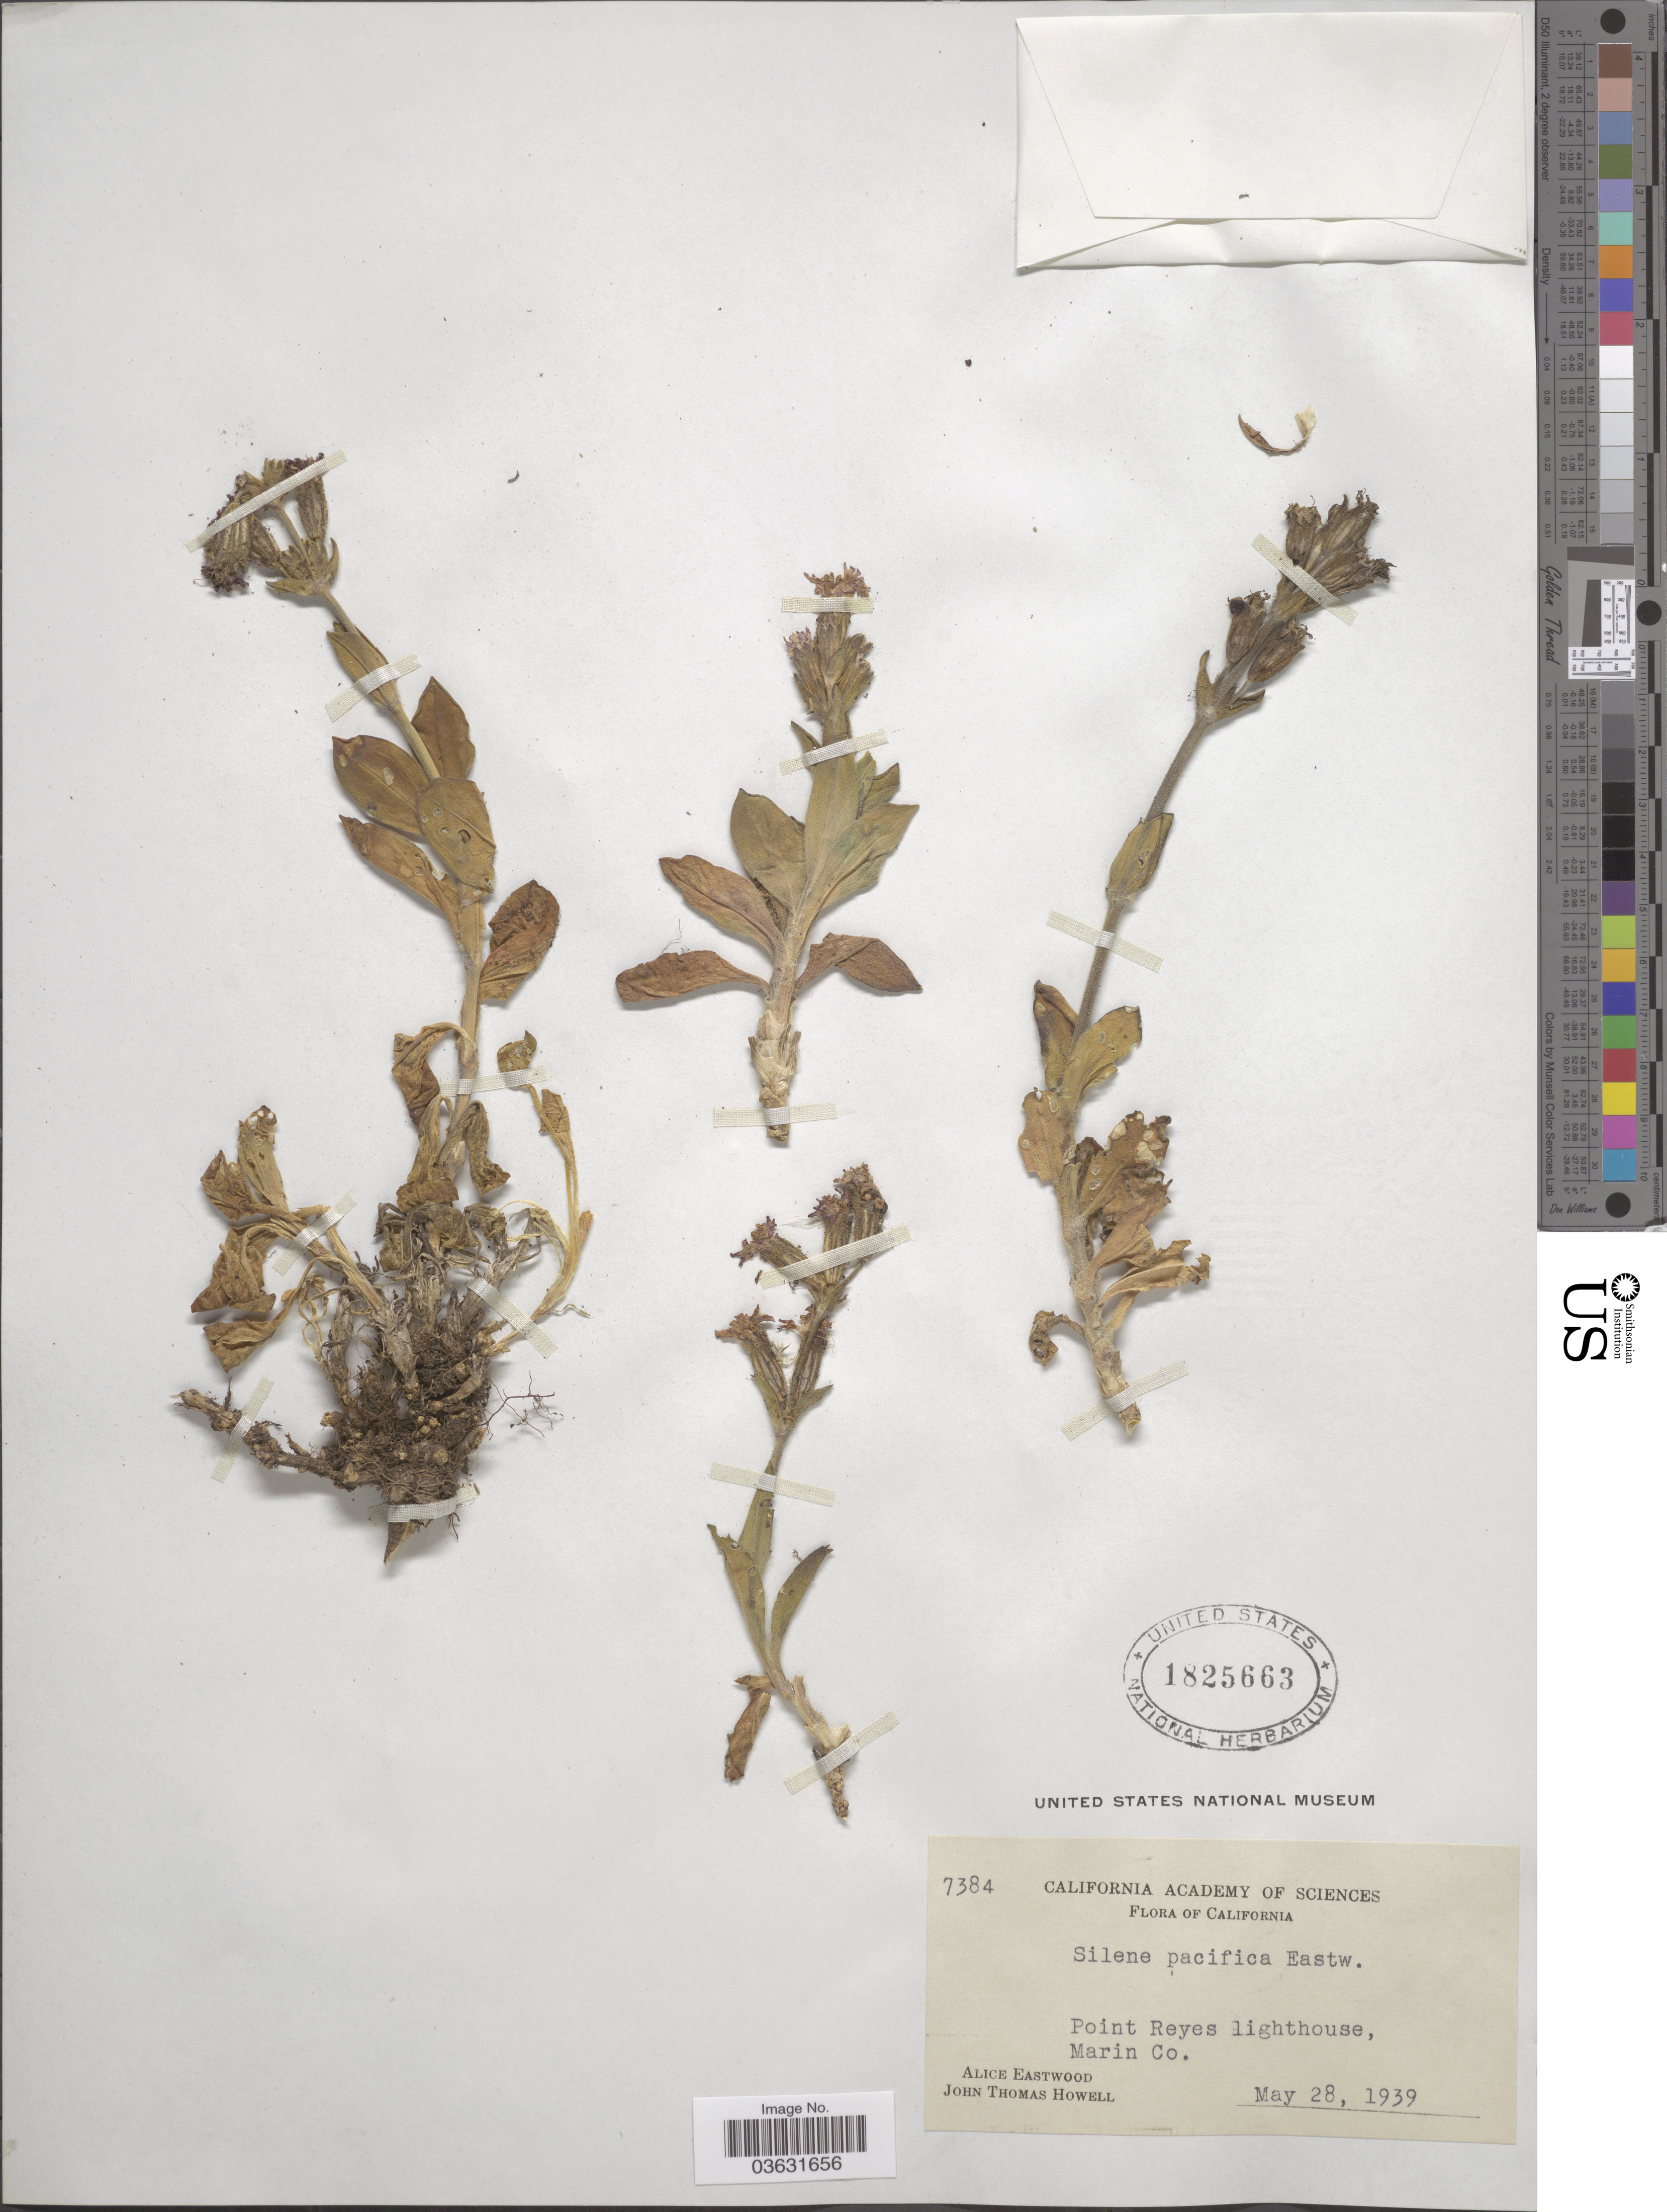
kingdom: Plantae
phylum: Tracheophyta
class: Magnoliopsida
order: Caryophyllales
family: Caryophyllaceae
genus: Silene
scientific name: Silene pacifica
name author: Eastw.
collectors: A. Eastwood & J. T. Howell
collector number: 7384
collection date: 1939-05-28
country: United States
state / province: California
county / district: Marin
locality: Point Reyes lighthouse, Marin Co.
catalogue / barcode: US 1825663